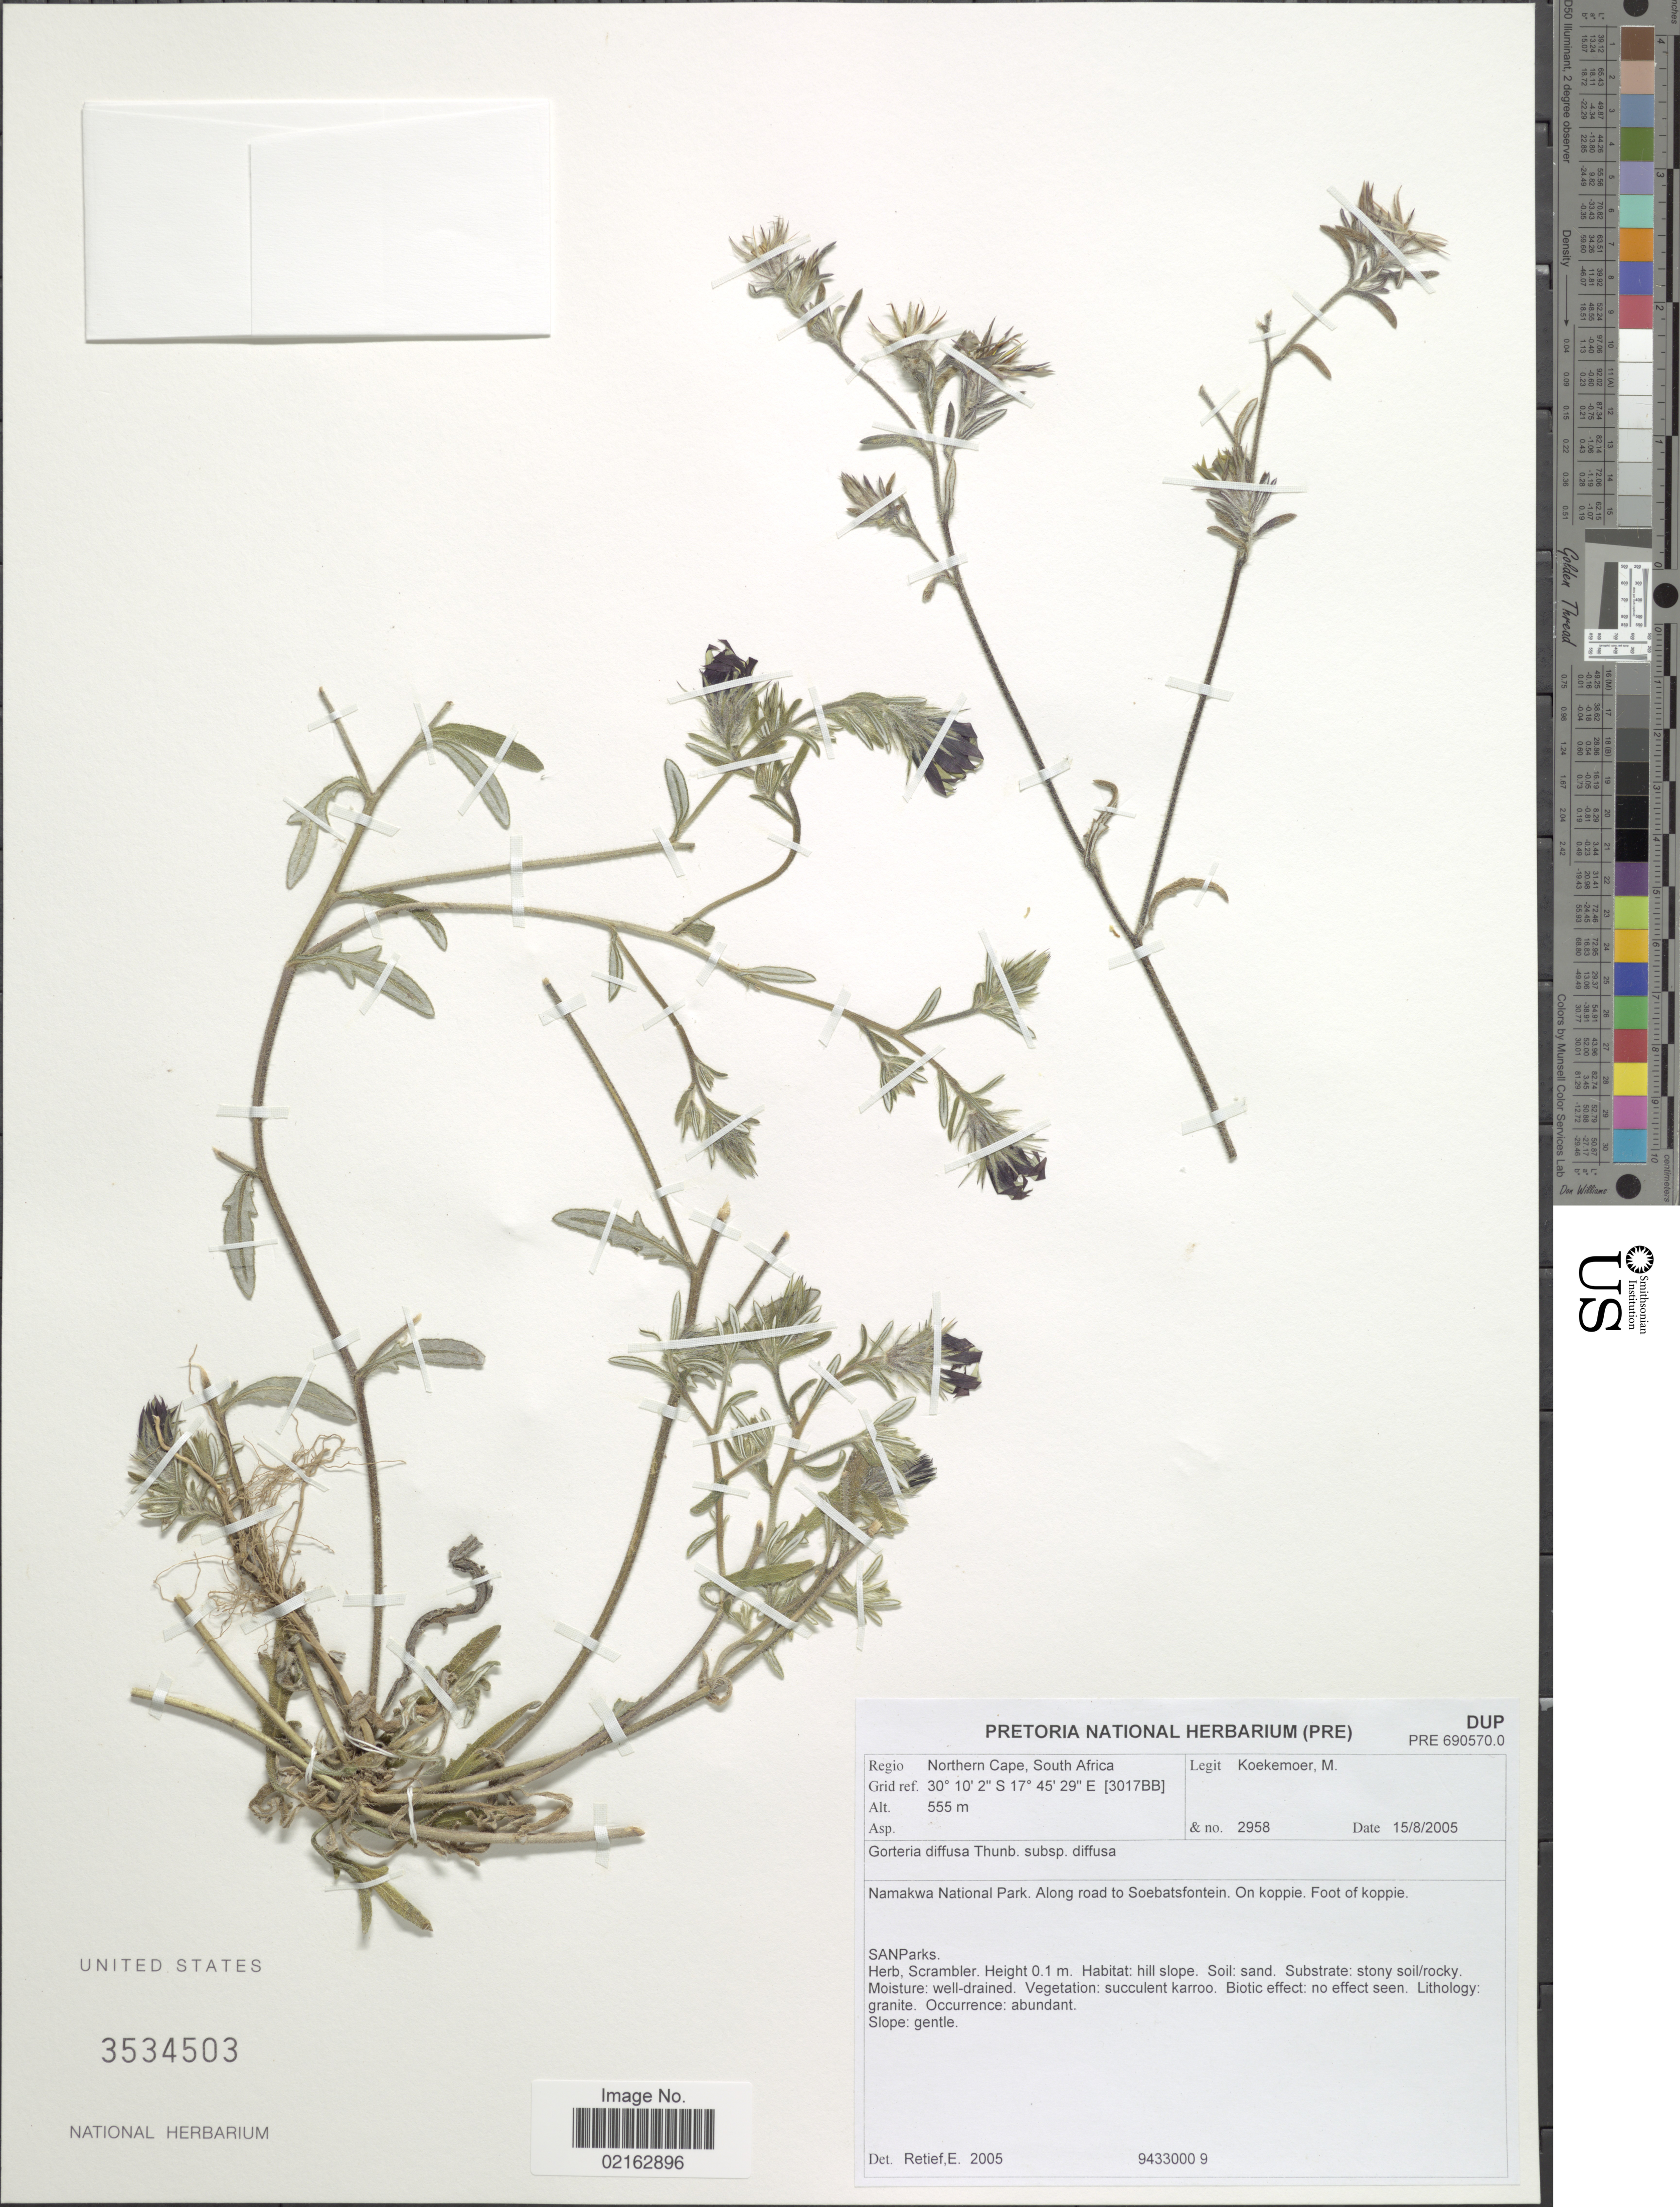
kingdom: Plantae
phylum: Tracheophyta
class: Magnoliopsida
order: Asterales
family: Asteraceae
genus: Gorteria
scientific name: Gorteria diffusa subsp. diffusa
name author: Thunb.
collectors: M. Koekemoer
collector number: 2958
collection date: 2005-08-15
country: South Africa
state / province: Northern Cape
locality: Northern Cape, South Africa. Namakwa National Park. Along road to Soebatsfontein. On koppie. Foot of koppie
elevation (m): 555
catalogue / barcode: US 3534503